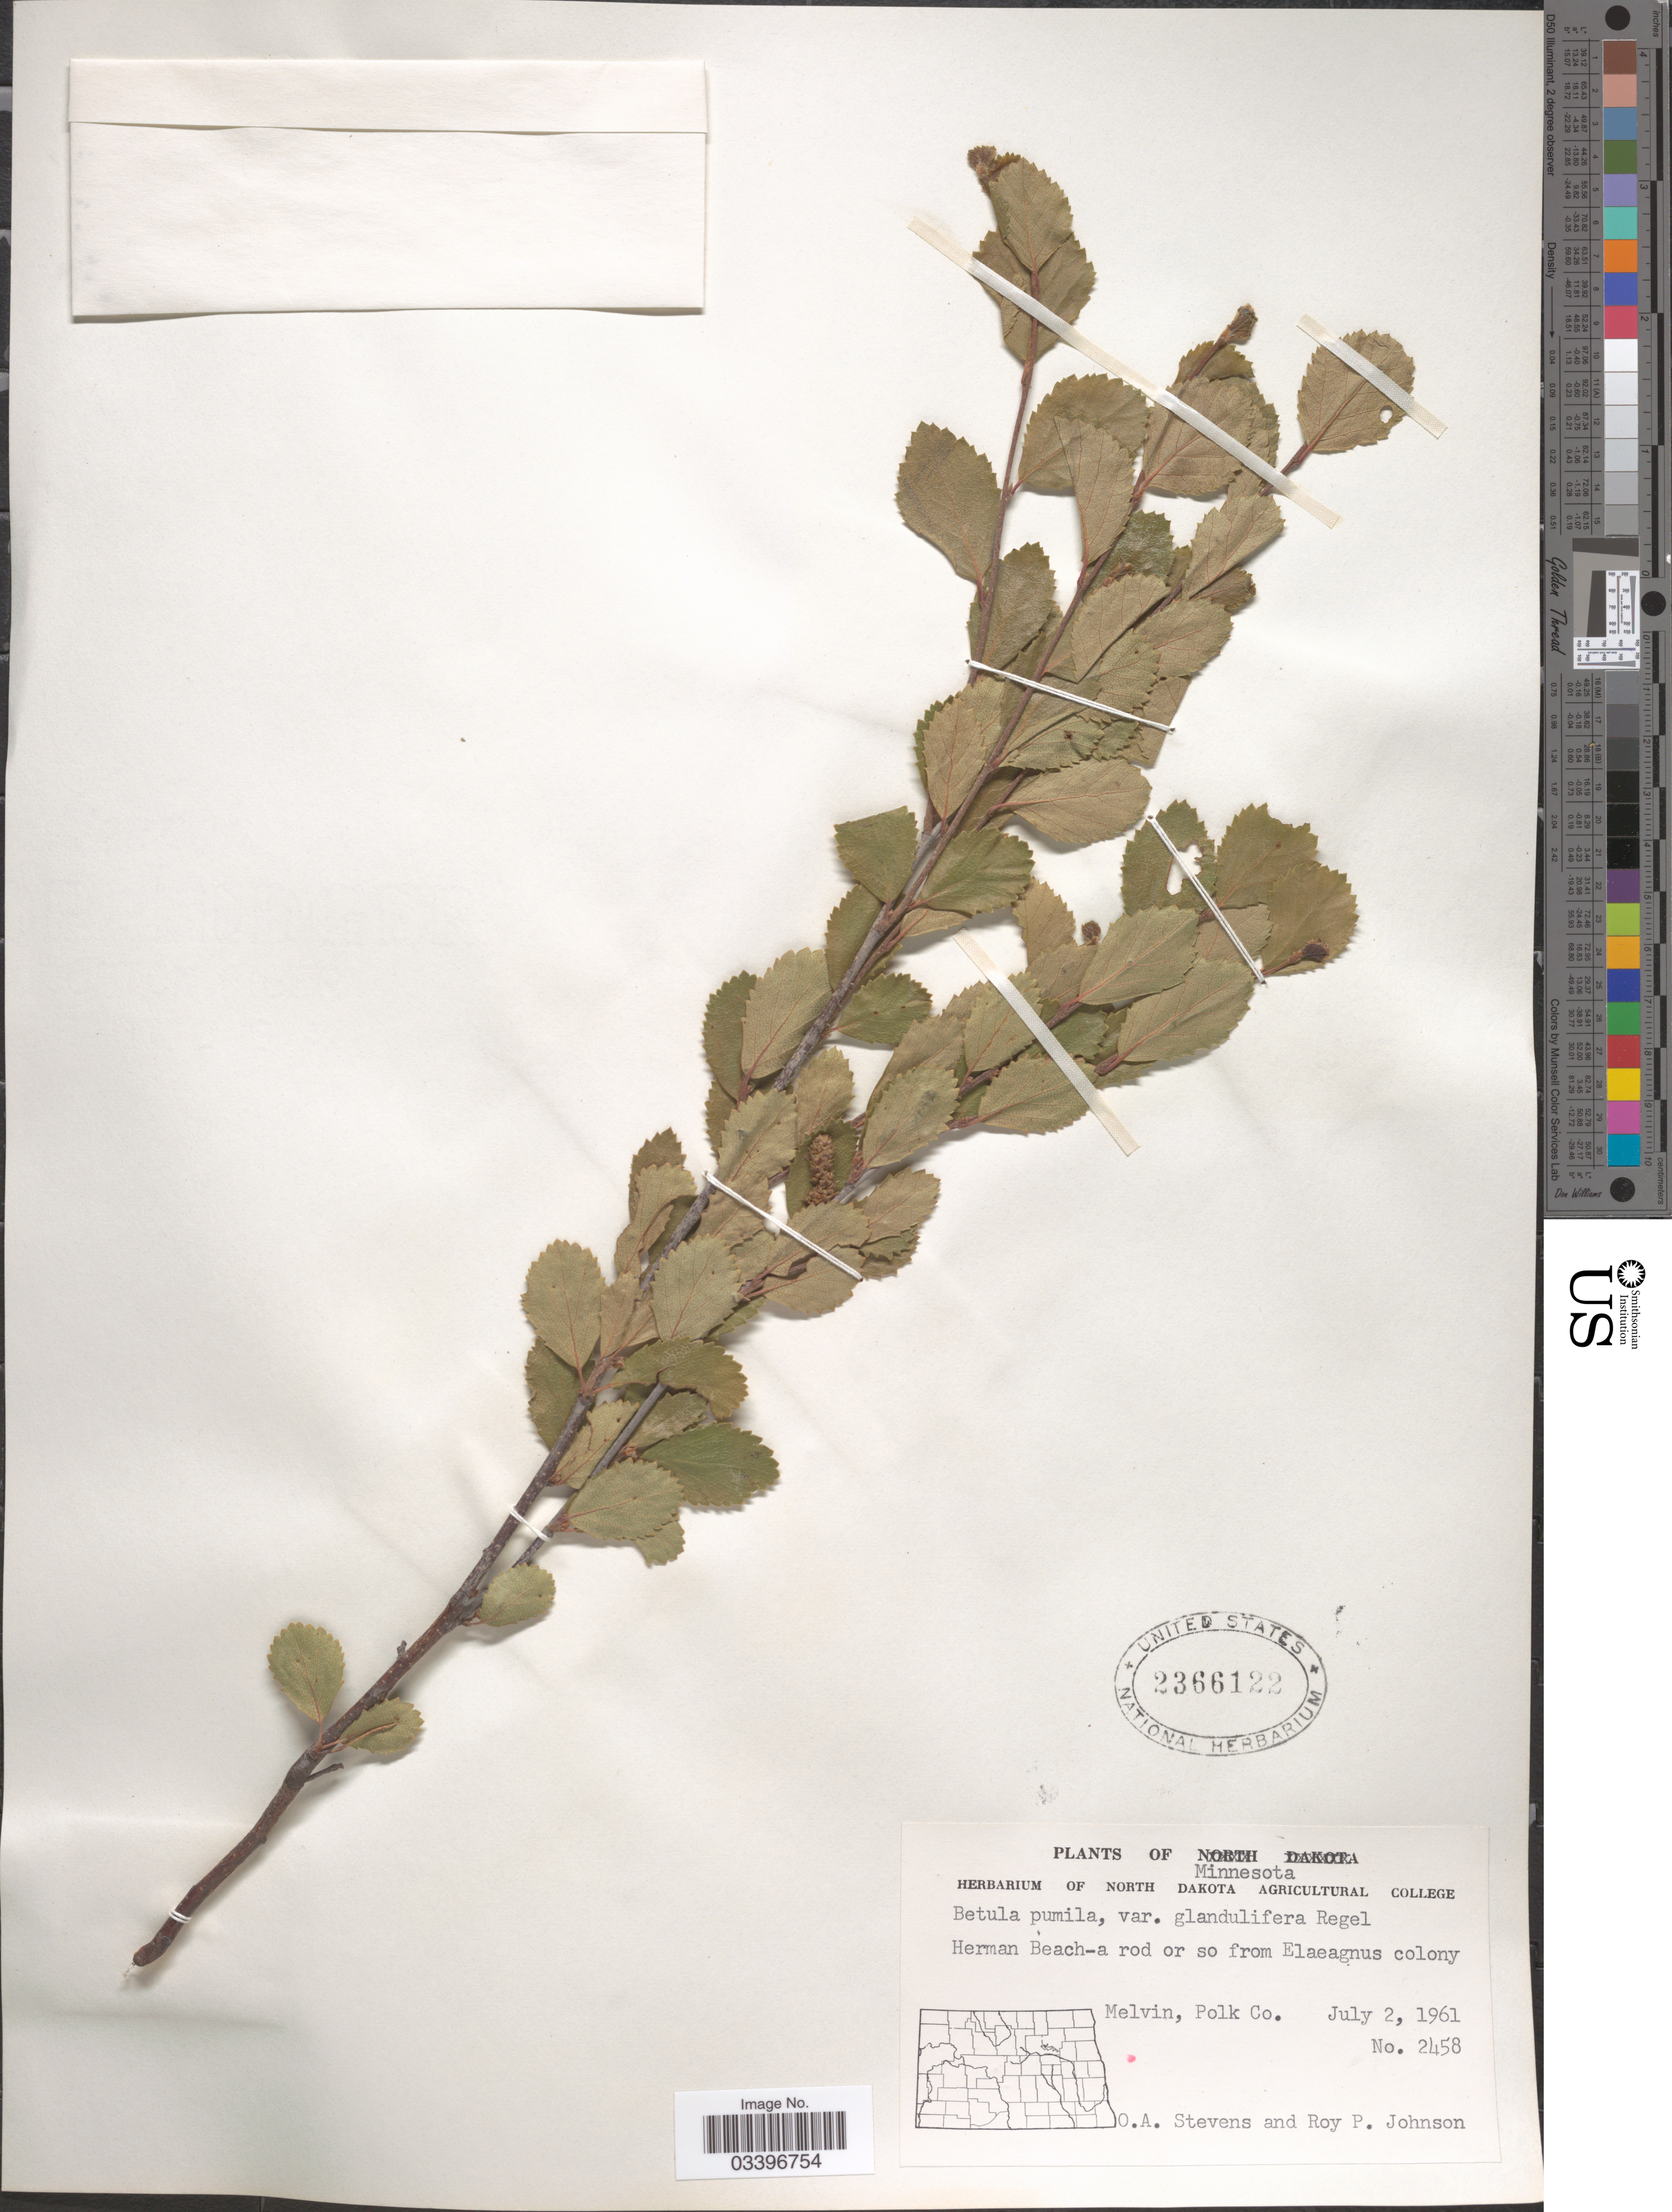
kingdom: Plantae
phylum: Tracheophyta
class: Magnoliopsida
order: Fagales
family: Betulaceae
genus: Betula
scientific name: Betula pumila var. glandulifera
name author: Regel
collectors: O. A. Stevens & R. Johnson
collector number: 2458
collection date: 1961-07-02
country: United States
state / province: Minnesota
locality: Herman Beach-a rod or so from Elaegnus colony Melvin, Polk Co.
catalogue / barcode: US 2366122